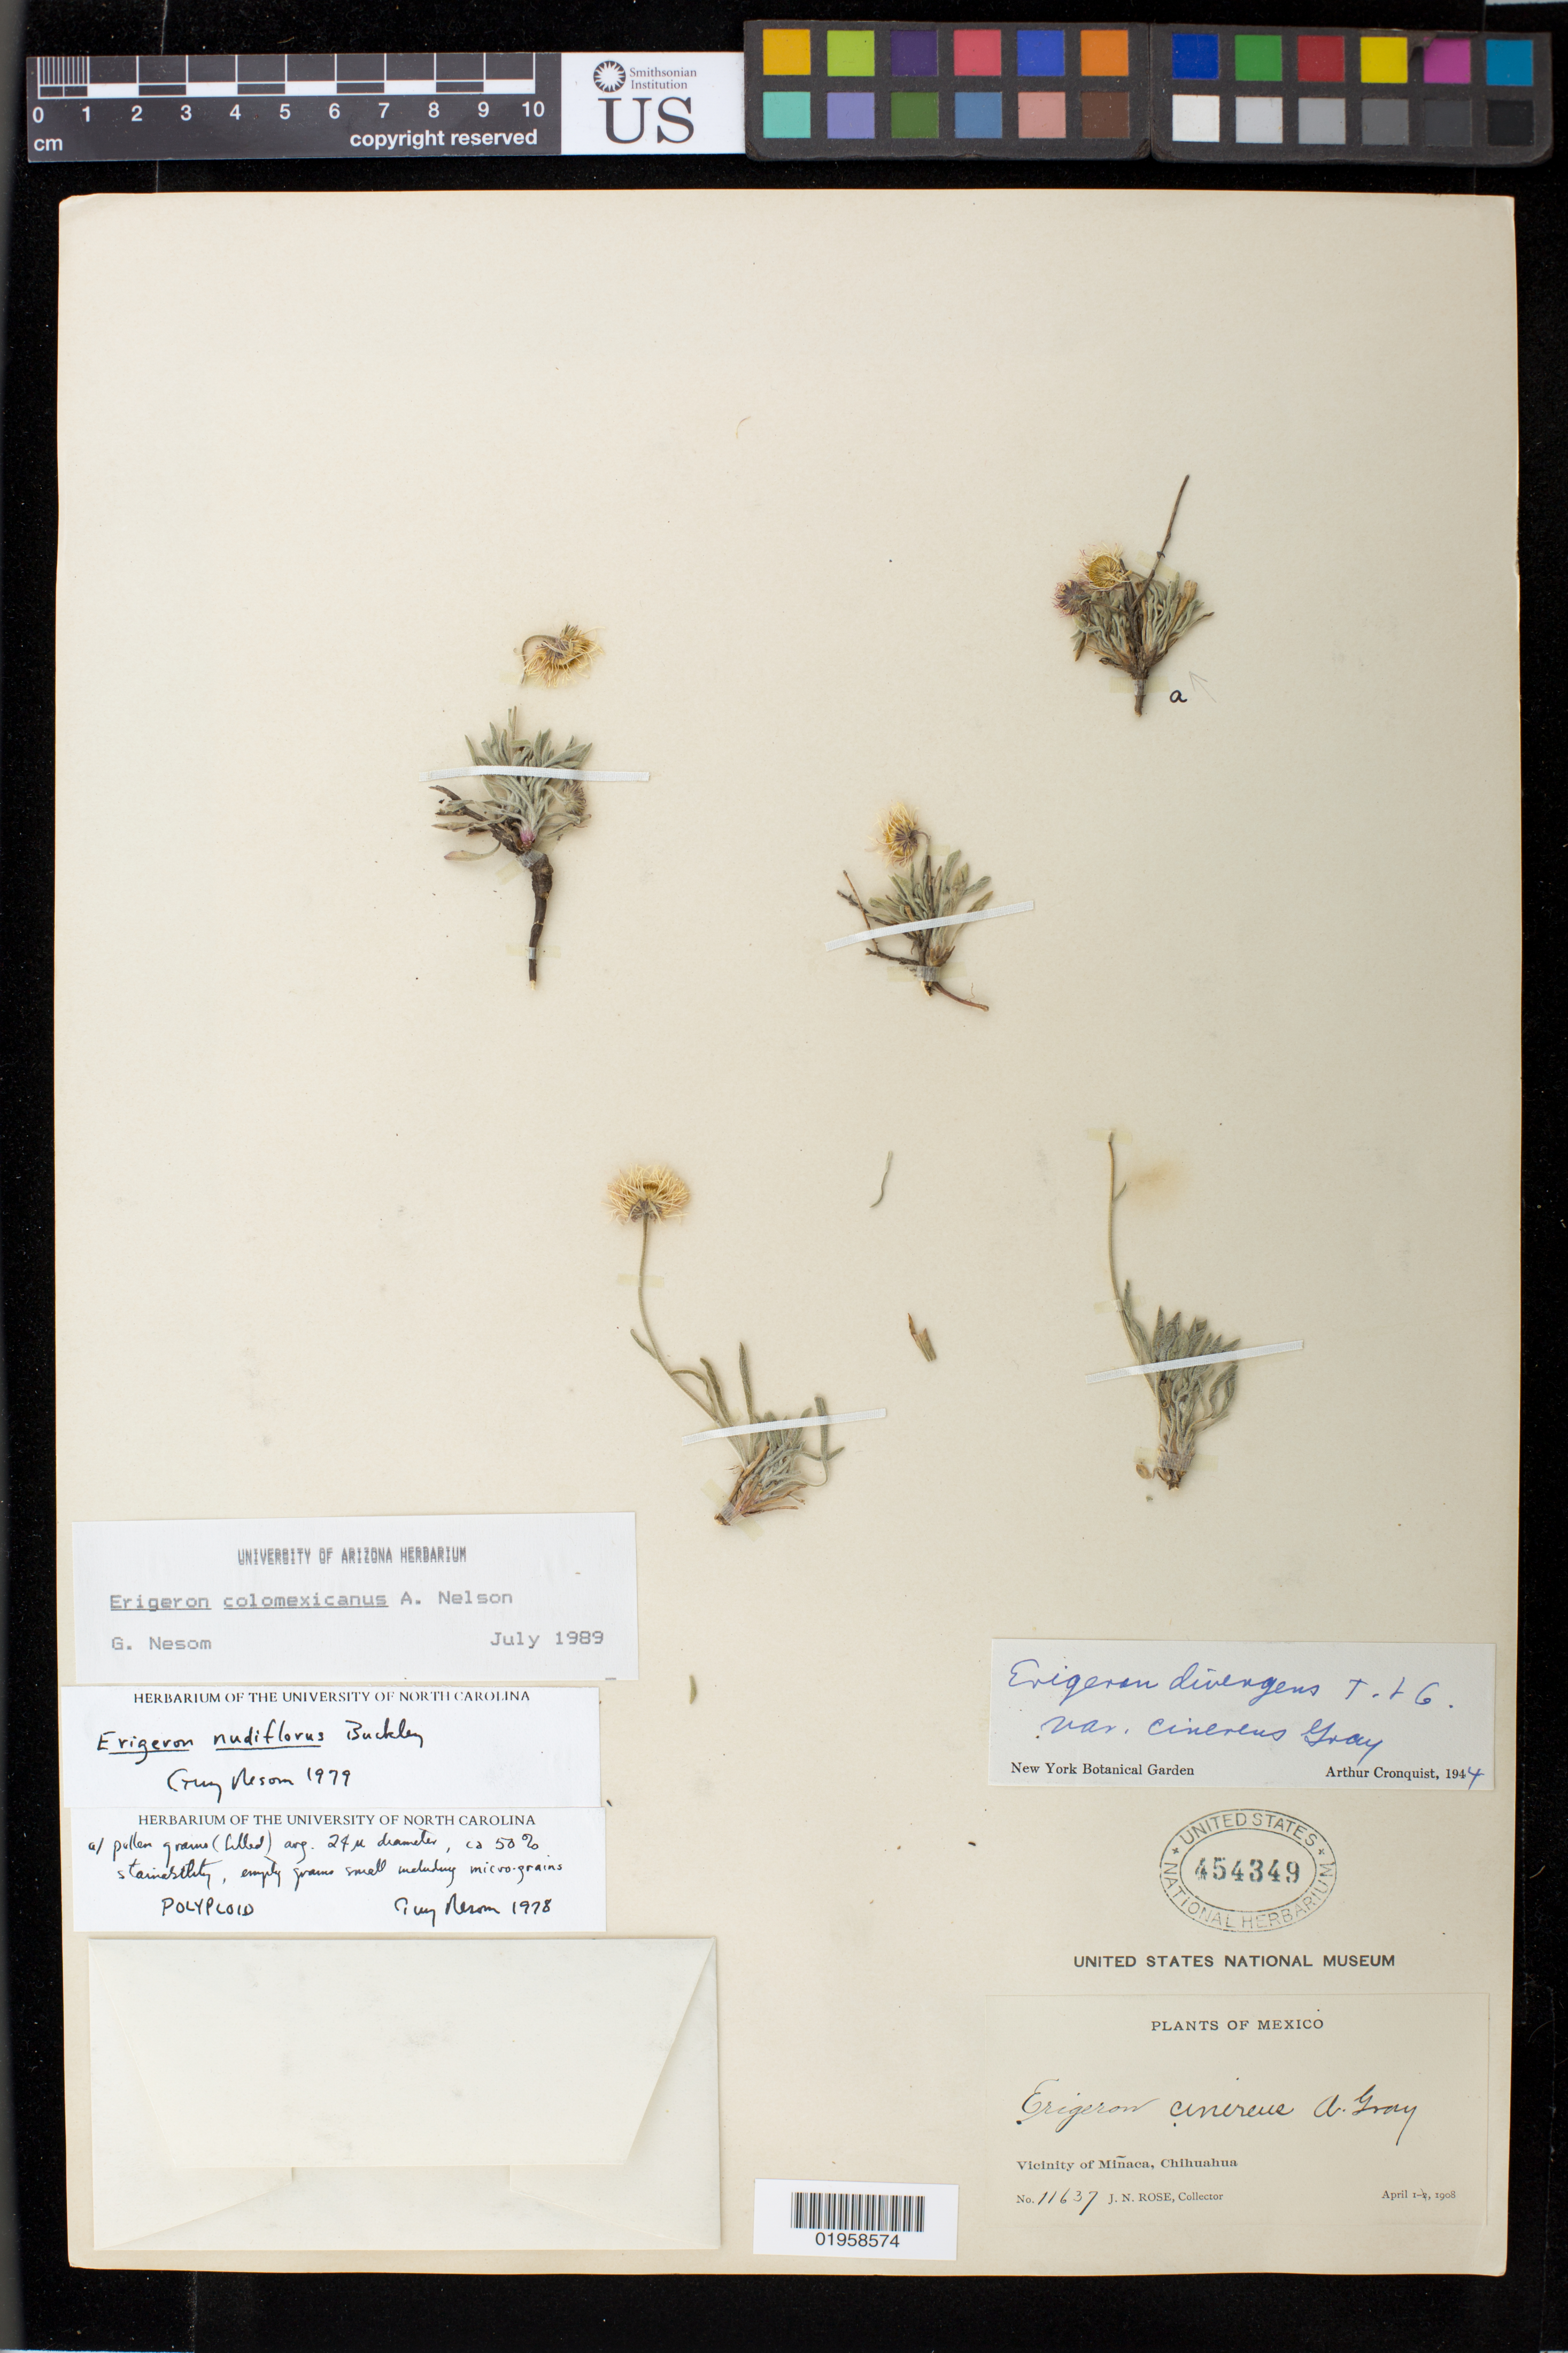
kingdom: Plantae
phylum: Tracheophyta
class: Magnoliopsida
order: Asterales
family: Asteraceae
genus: Erigeron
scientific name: Erigeron colomexicanus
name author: A. Nelson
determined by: Nesom, Guy L.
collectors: J. N. Rose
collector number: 11637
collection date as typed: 01 Apr 1908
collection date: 1908-04-01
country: Mexico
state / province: Chihuahua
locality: Minaca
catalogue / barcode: US 454349